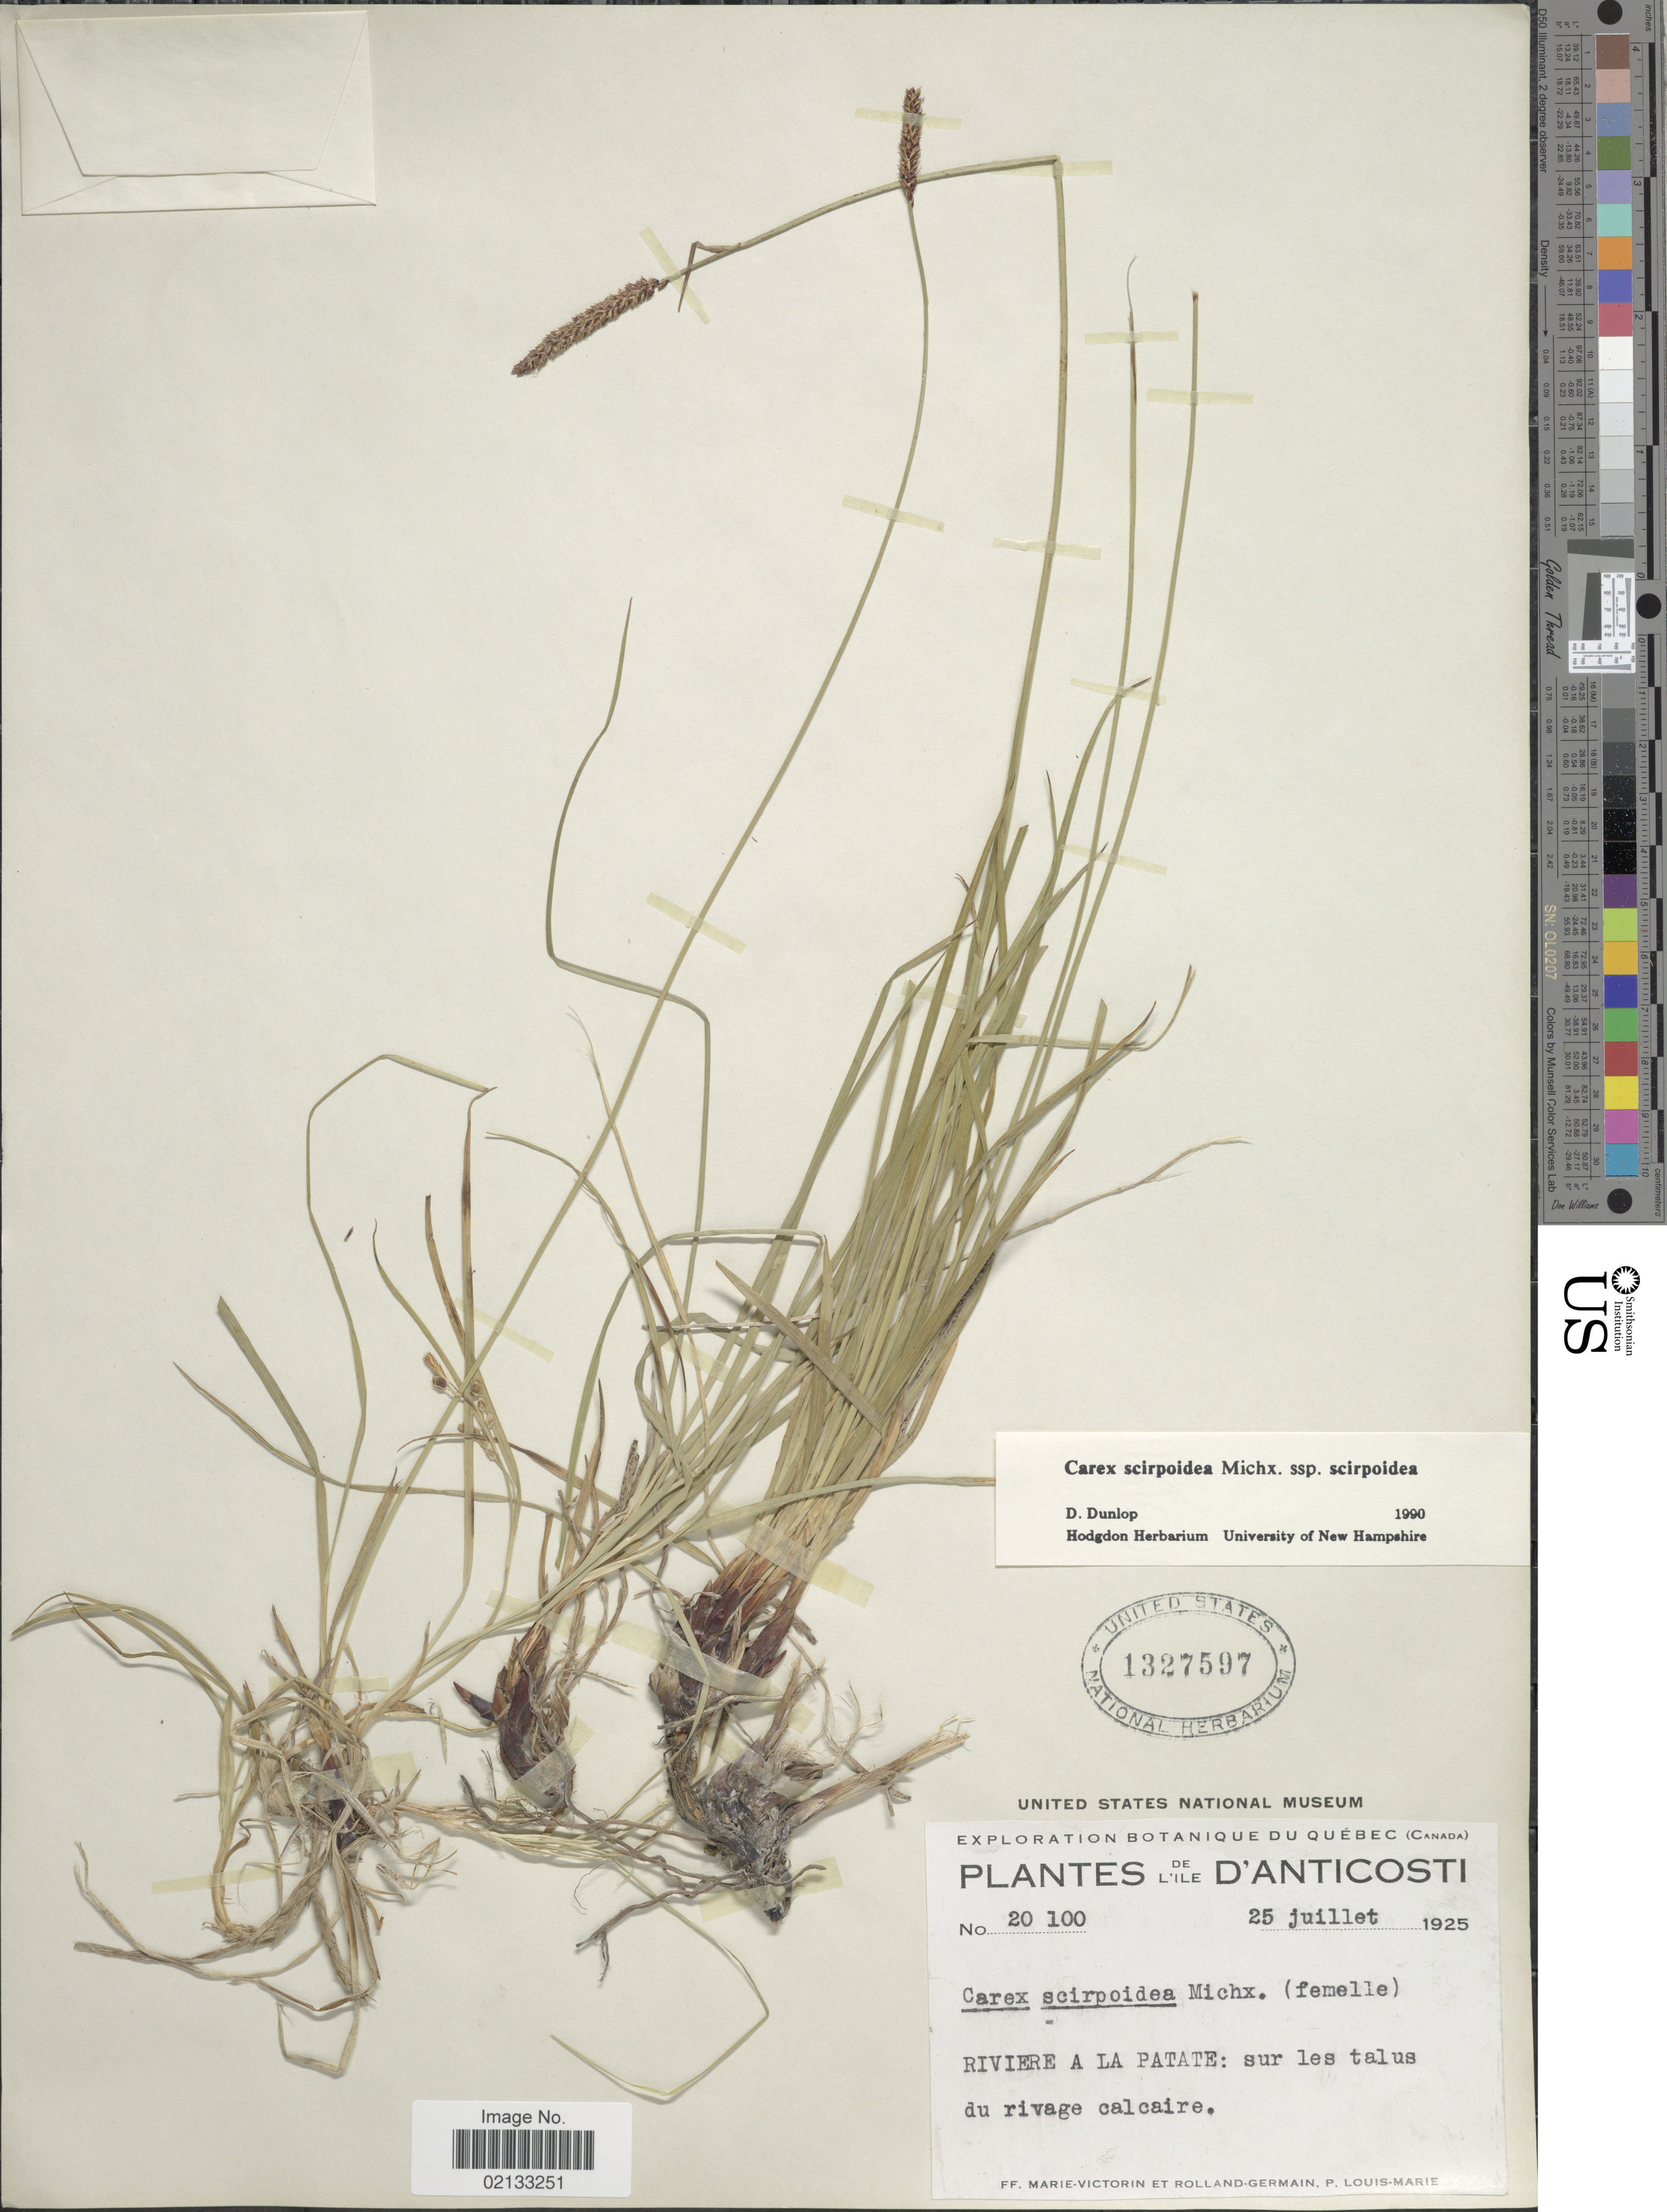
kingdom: Plantae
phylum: Tracheophyta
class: Liliopsida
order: Poales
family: Cyperaceae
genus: Carex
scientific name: Carex scirpoidea subsp. scirpoidea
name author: Michx.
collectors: F. Marie-Victorin, Rolland-Germain & L.-M. LaLonde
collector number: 20100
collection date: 1925-07-25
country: Canada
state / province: Quebec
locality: De L'Ile D'Anticosti, Riviere A La Patate: sur les talus du rivage calcaire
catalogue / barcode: US 1327597